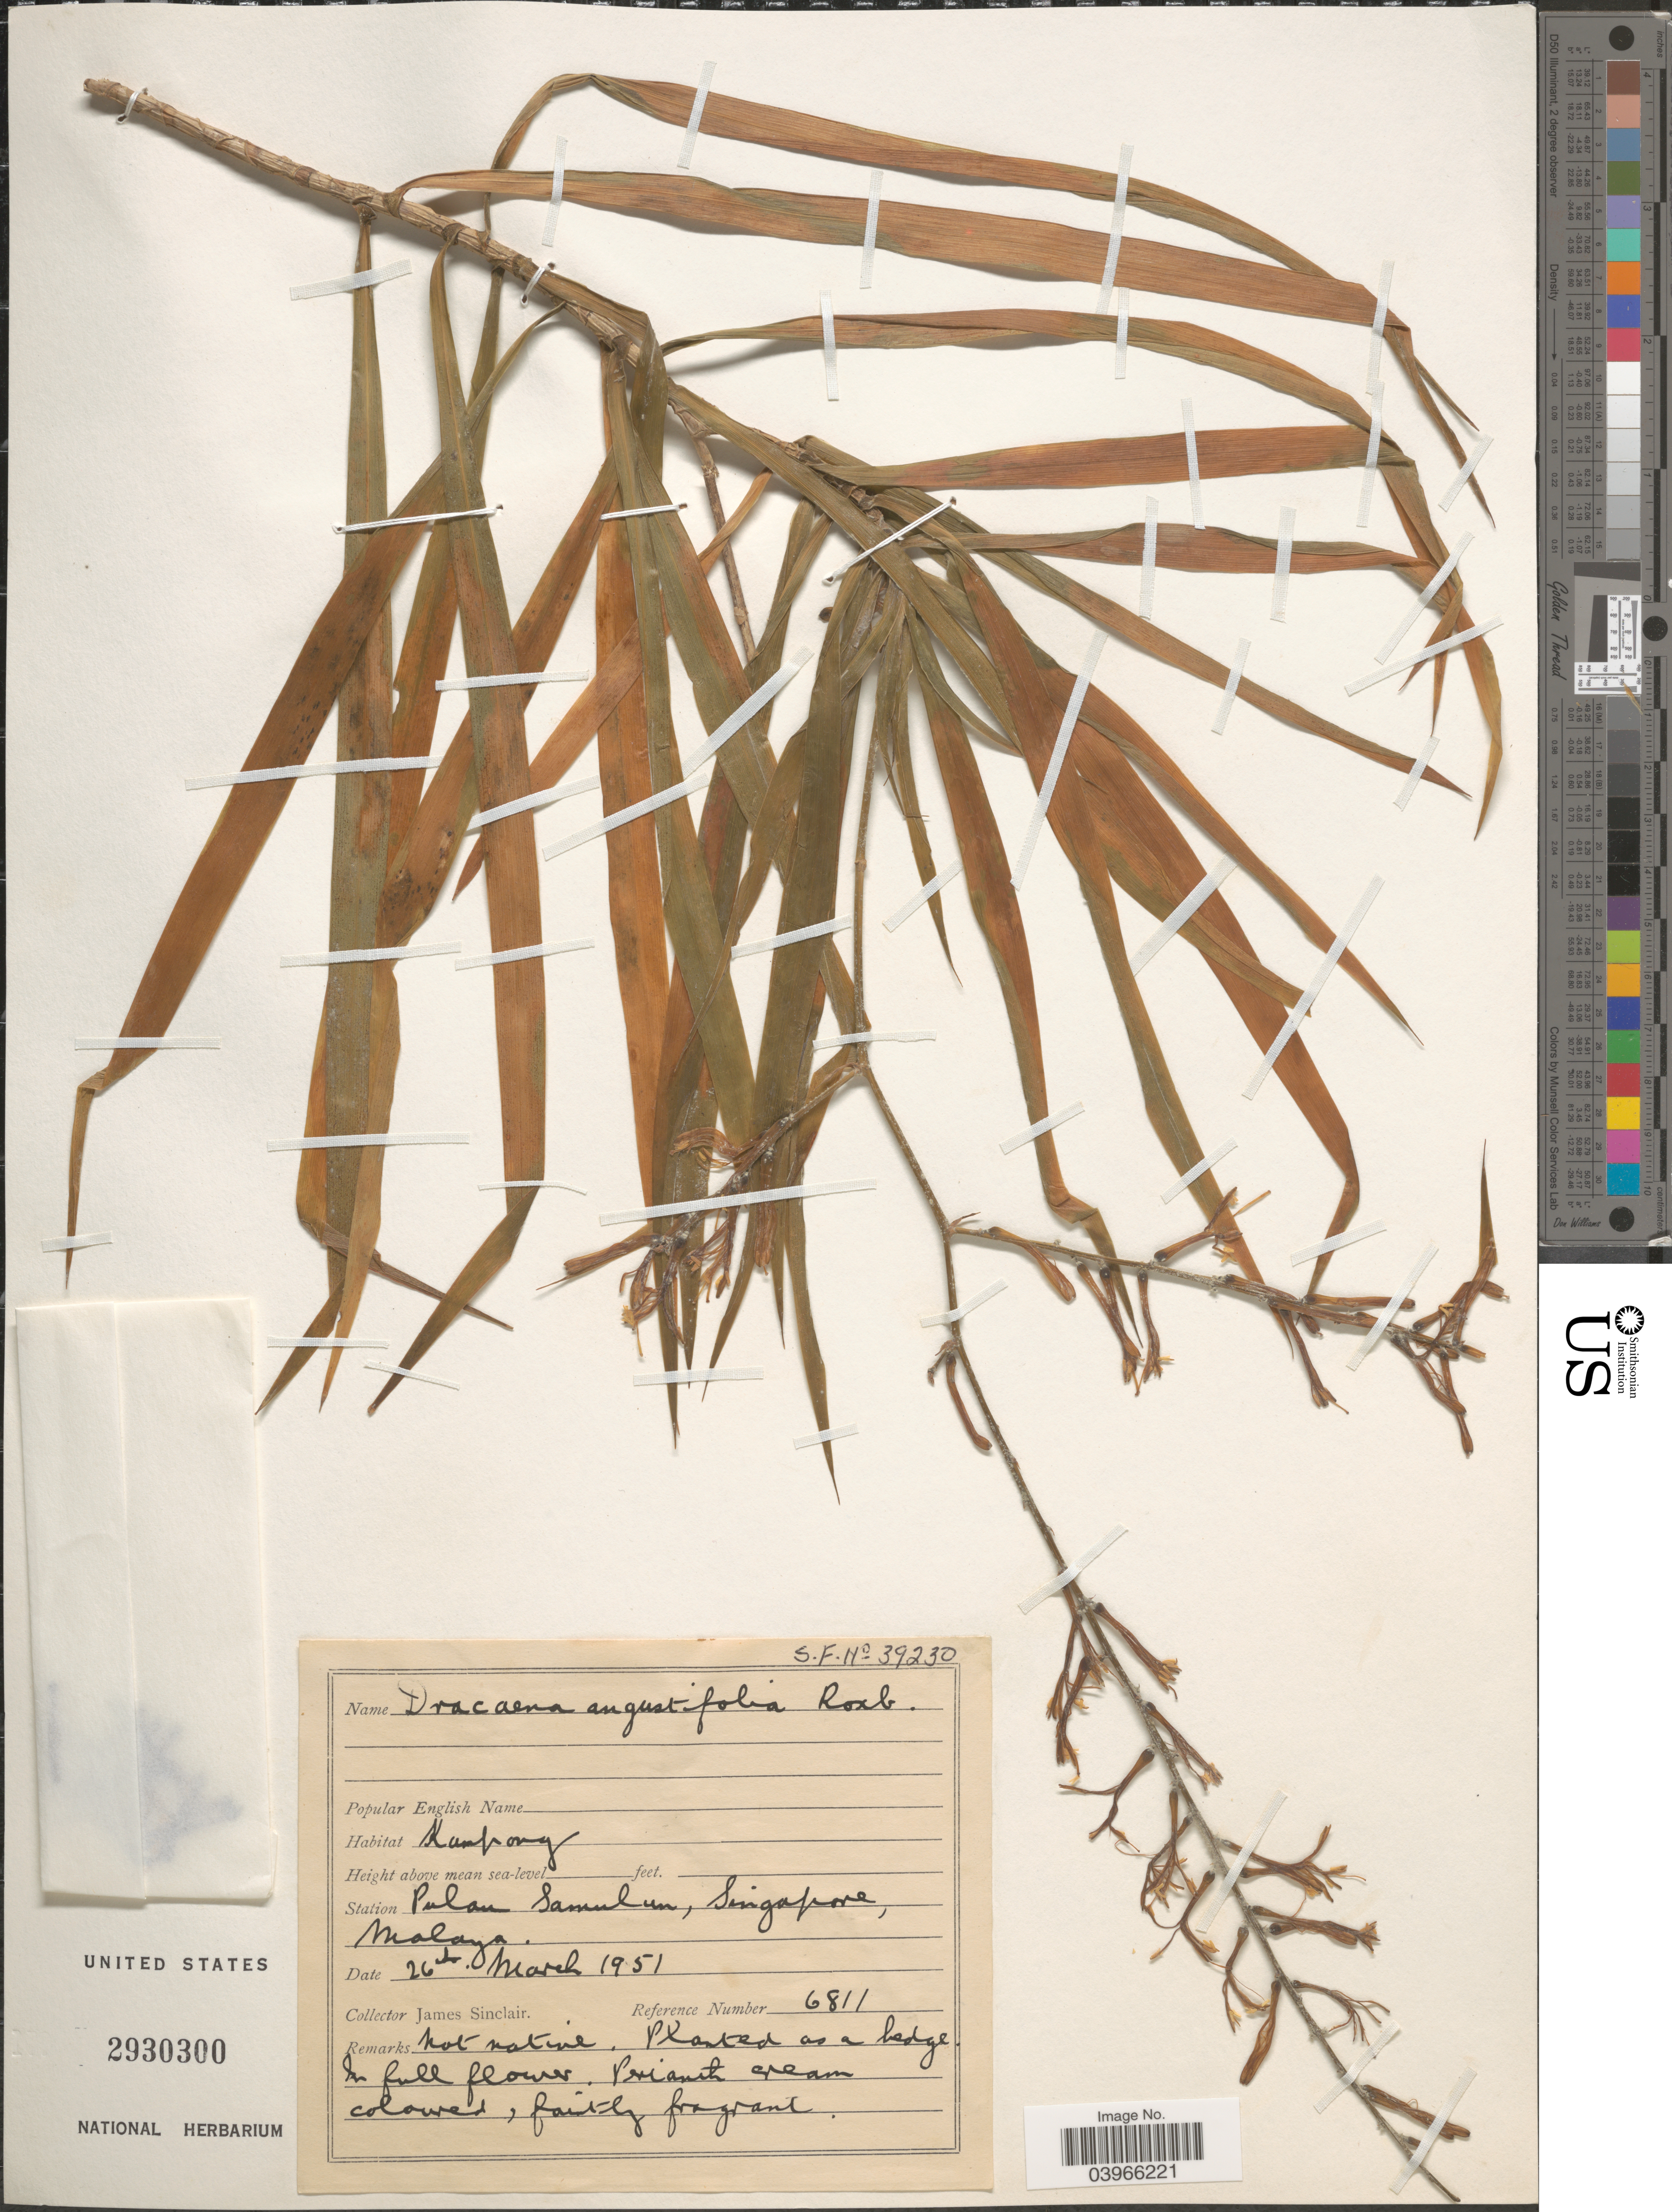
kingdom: Plantae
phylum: Tracheophyta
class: Liliopsida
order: Asparagales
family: Asparagaceae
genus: Dracaena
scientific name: Dracaena brachyphylla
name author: (Labroy) Kurz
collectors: J. Sinclair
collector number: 6811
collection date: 1951-03-26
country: Singapore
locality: Kampong. Station Pulau Samulun, Malaya.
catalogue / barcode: US 2930300